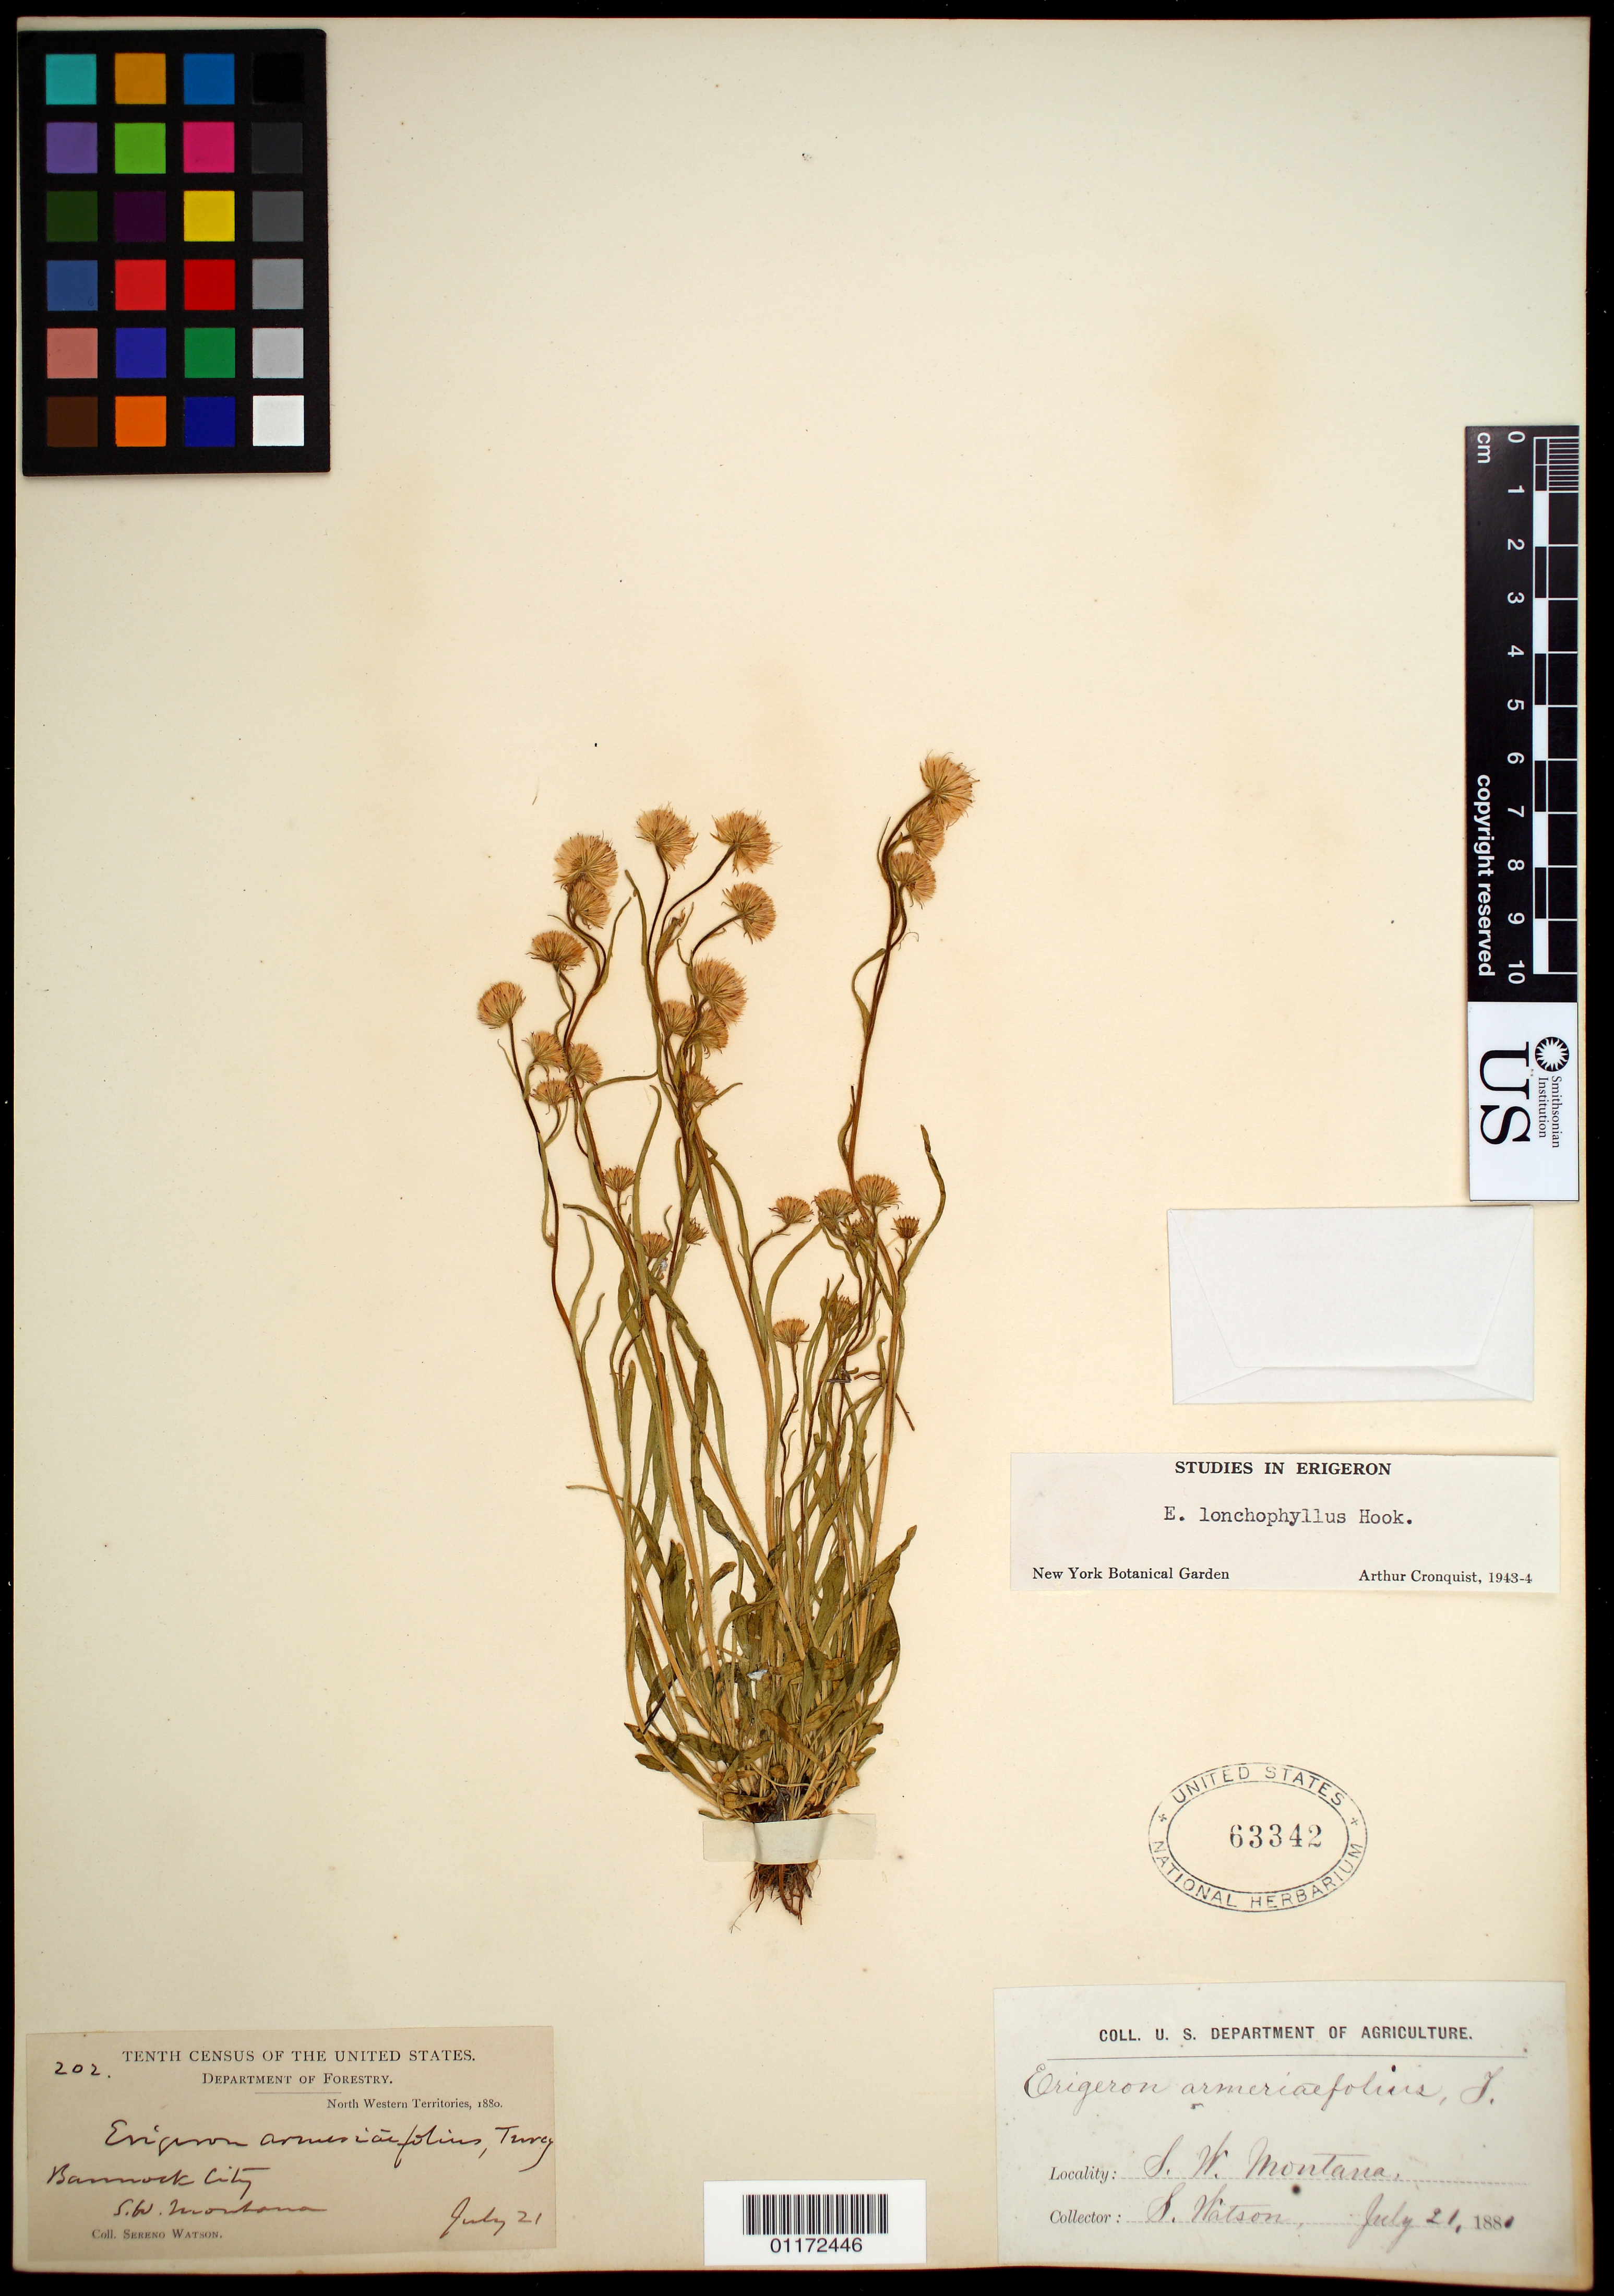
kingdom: Plantae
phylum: Tracheophyta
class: Magnoliopsida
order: Asterales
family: Asteraceae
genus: Erigeron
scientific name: Erigeron lonchophyllus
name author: Hook.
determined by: Cronquist, A. J.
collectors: S. Watson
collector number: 202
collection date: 1880-07-21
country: United States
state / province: Montana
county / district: Beaverhead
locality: Bannock City, S.W. Montana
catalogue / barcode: US 63342